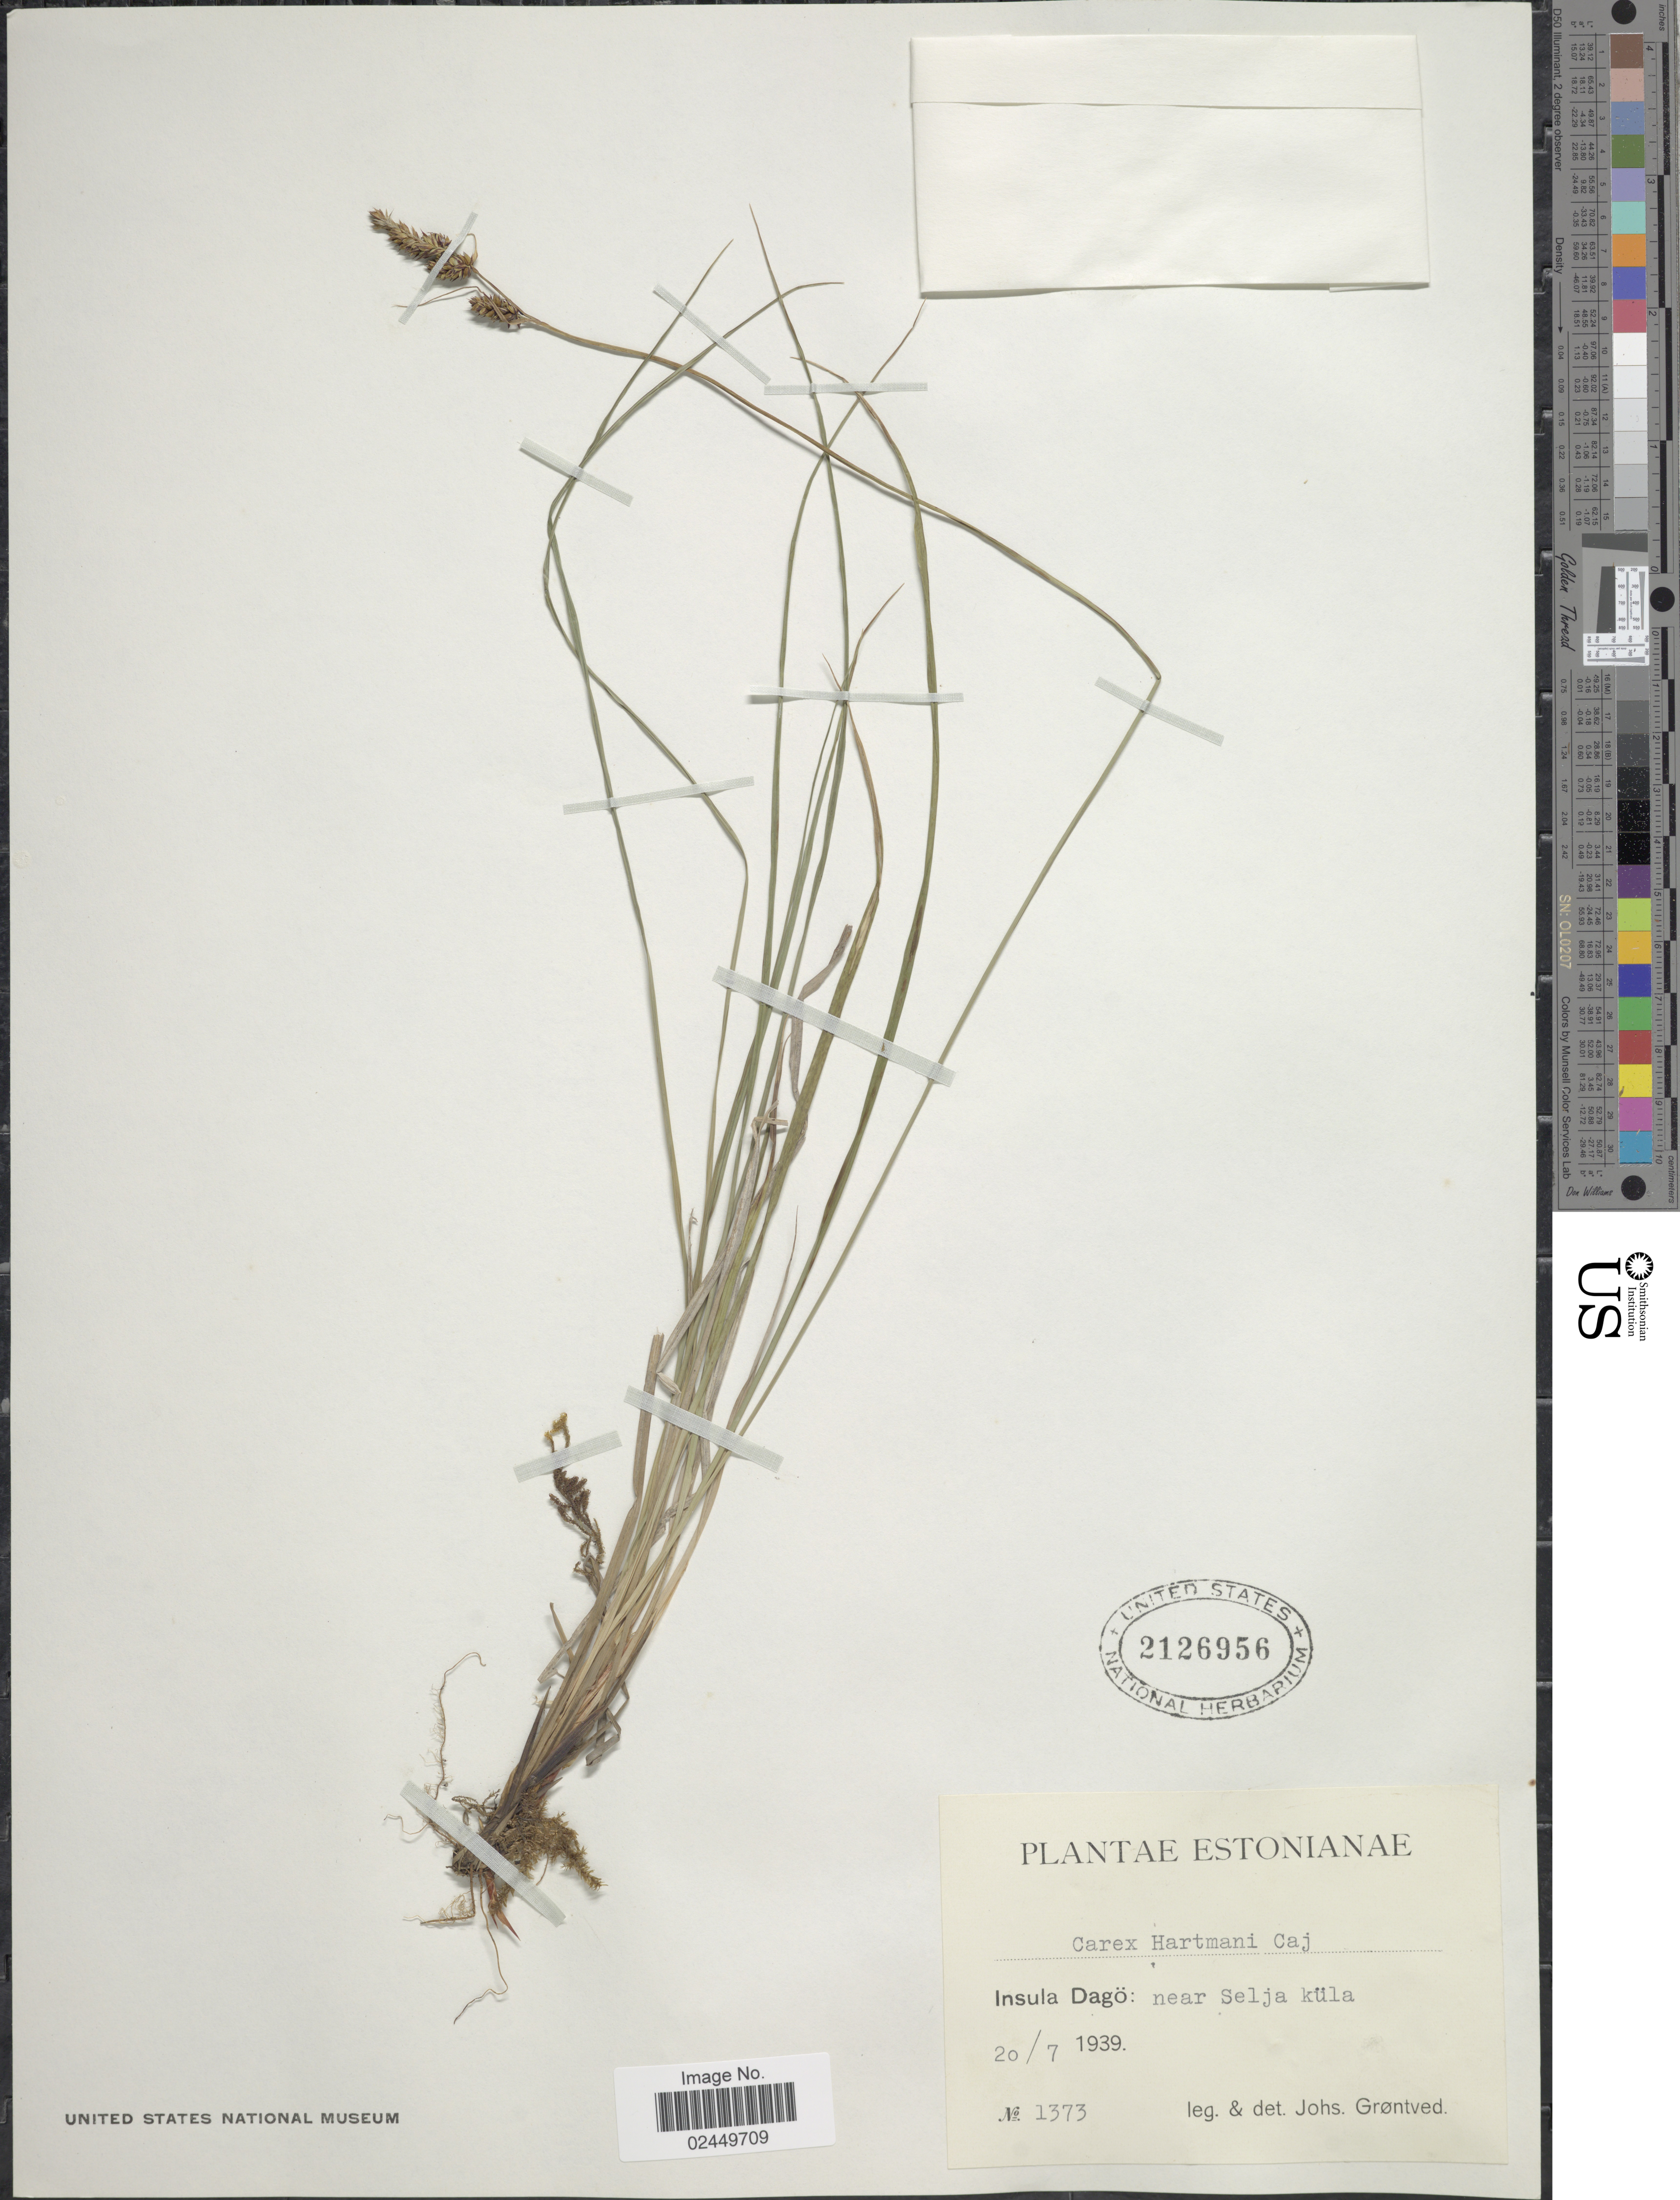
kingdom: Plantae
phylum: Tracheophyta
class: Liliopsida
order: Poales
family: Cyperaceae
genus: Carex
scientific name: Carex hartmaniorum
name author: A. Cajander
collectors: J. Grøntved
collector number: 1373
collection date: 1939-07-20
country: Estonia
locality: Insula Dagö: near Selja küla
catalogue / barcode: US 2126956